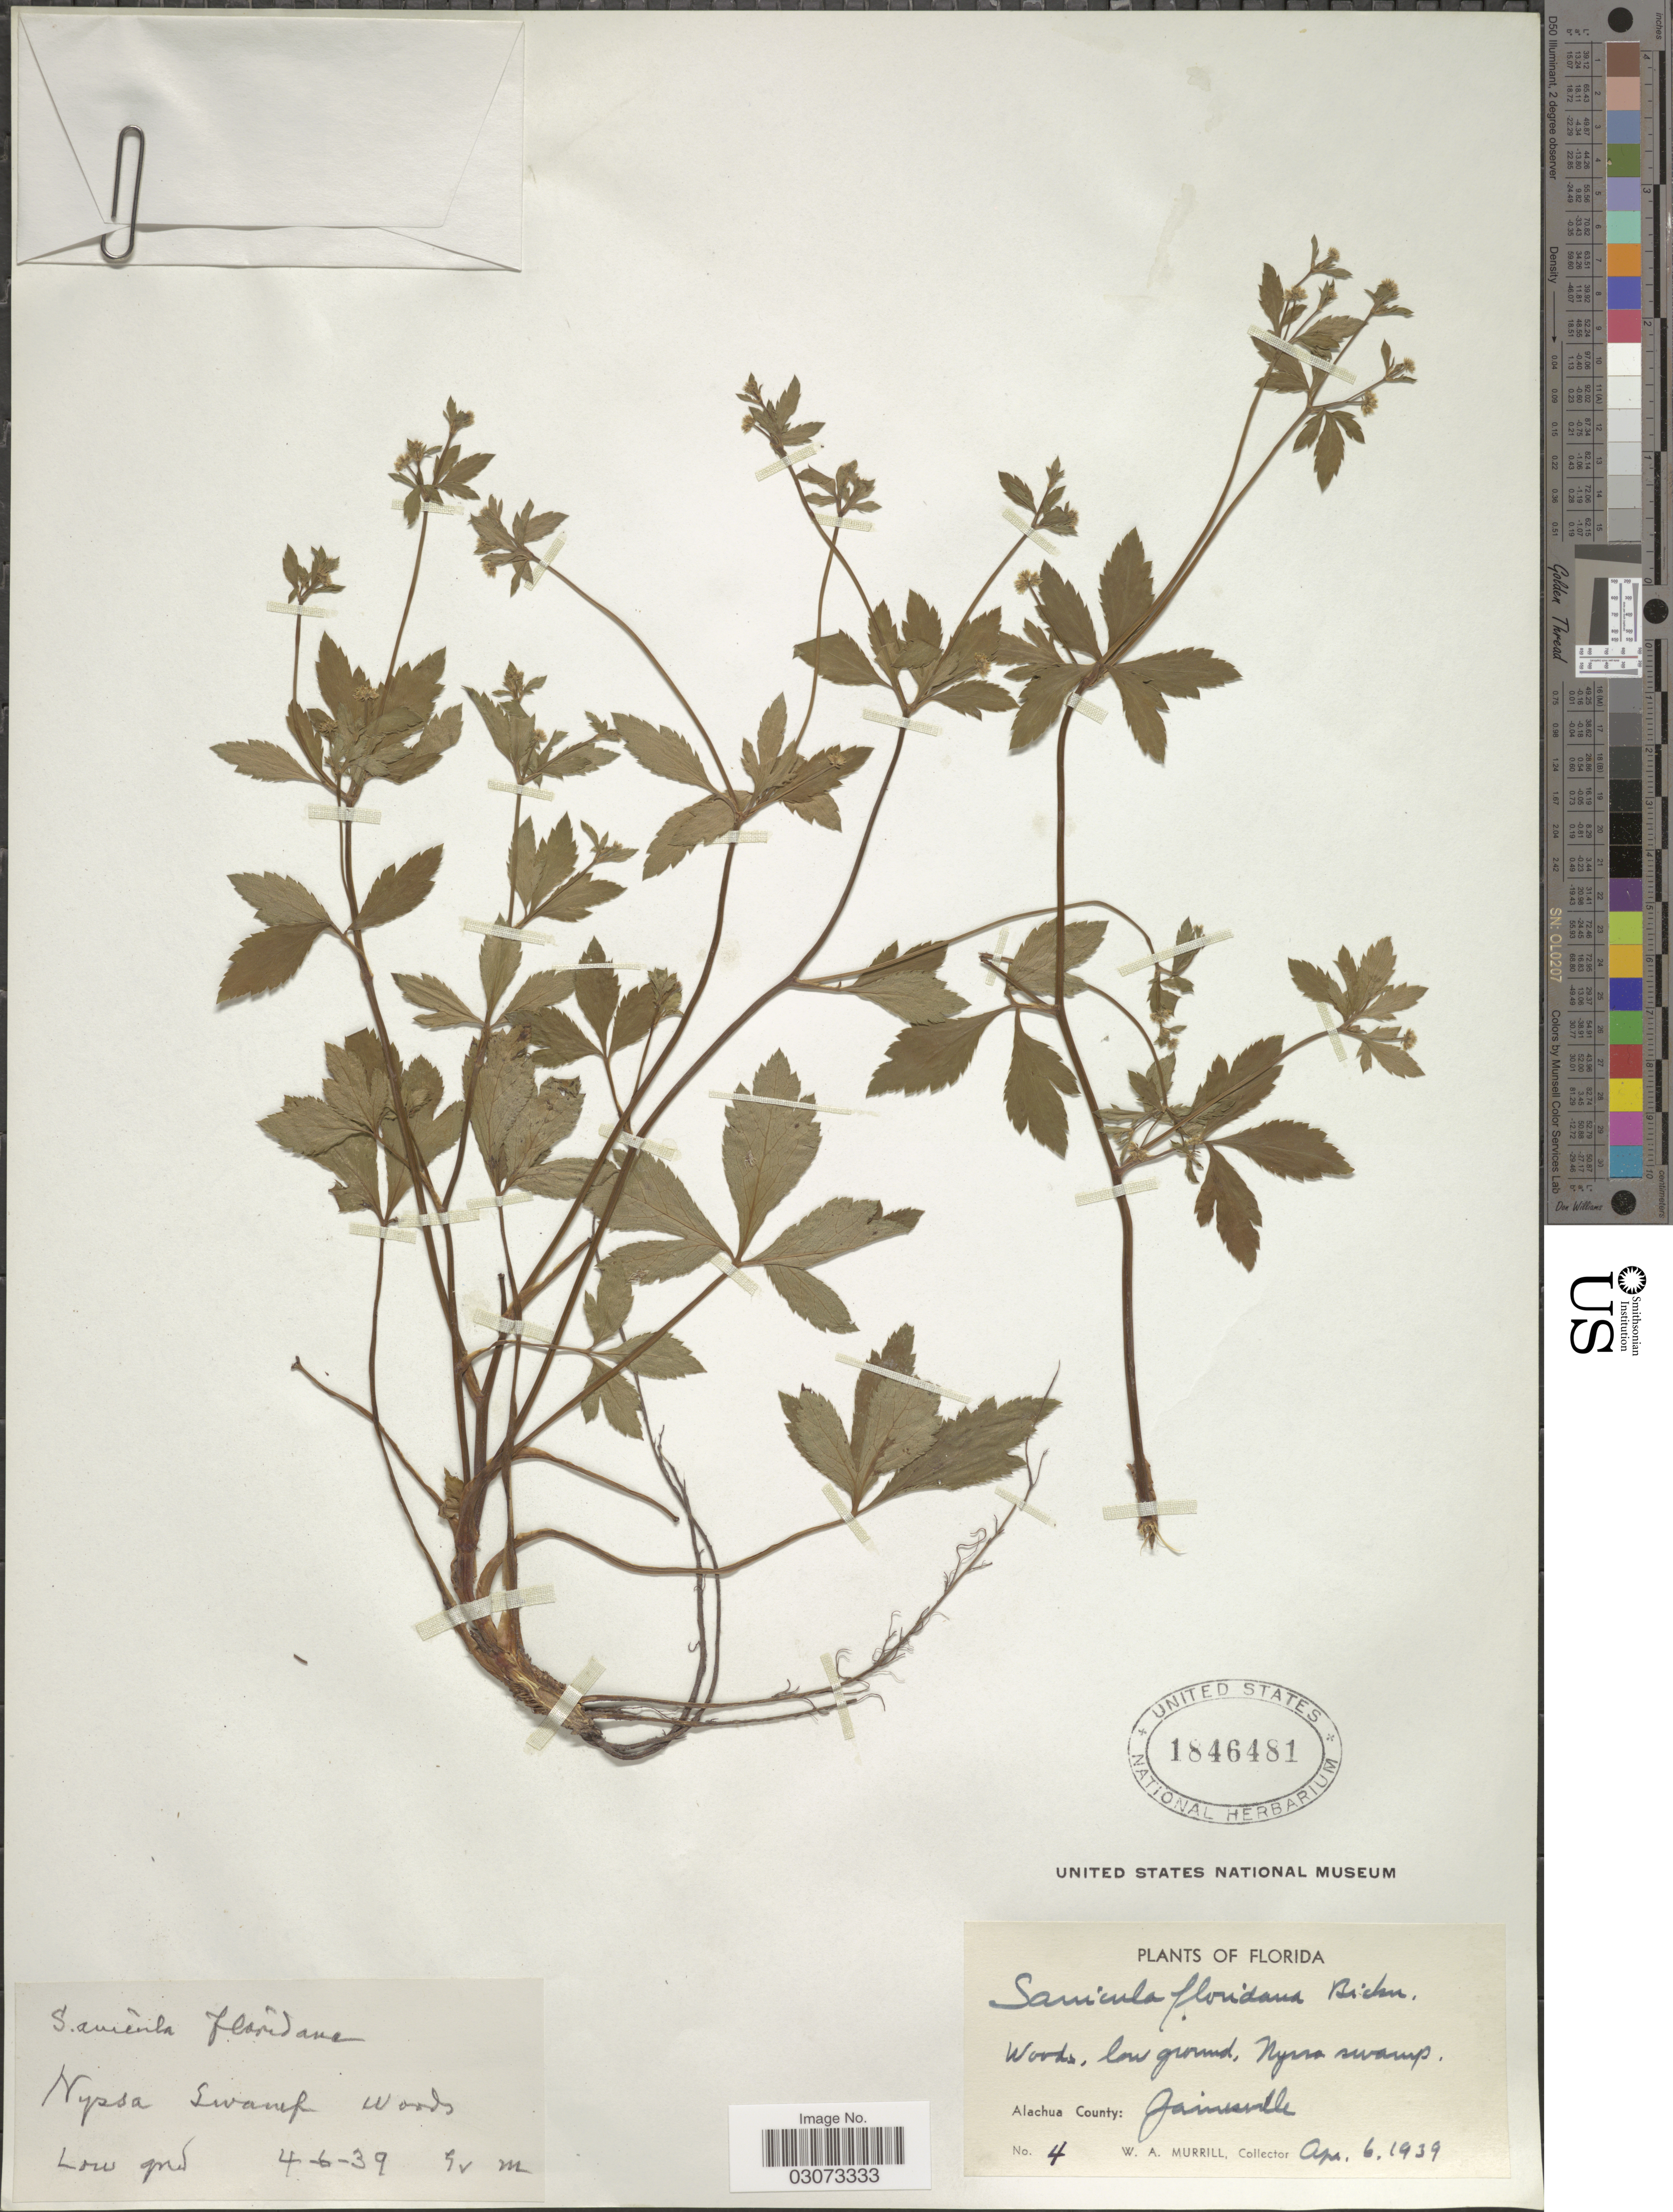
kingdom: Plantae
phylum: Tracheophyta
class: Magnoliopsida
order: Apiales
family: Apiaceae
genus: Sanicula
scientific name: Sanicula canadensis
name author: L.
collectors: W. A. Murrill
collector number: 4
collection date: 1939-04-06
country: United States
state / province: Florida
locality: Woods, low ground, Nyssa swamp. Alachua County: Gainesville.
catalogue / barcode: US 1846481